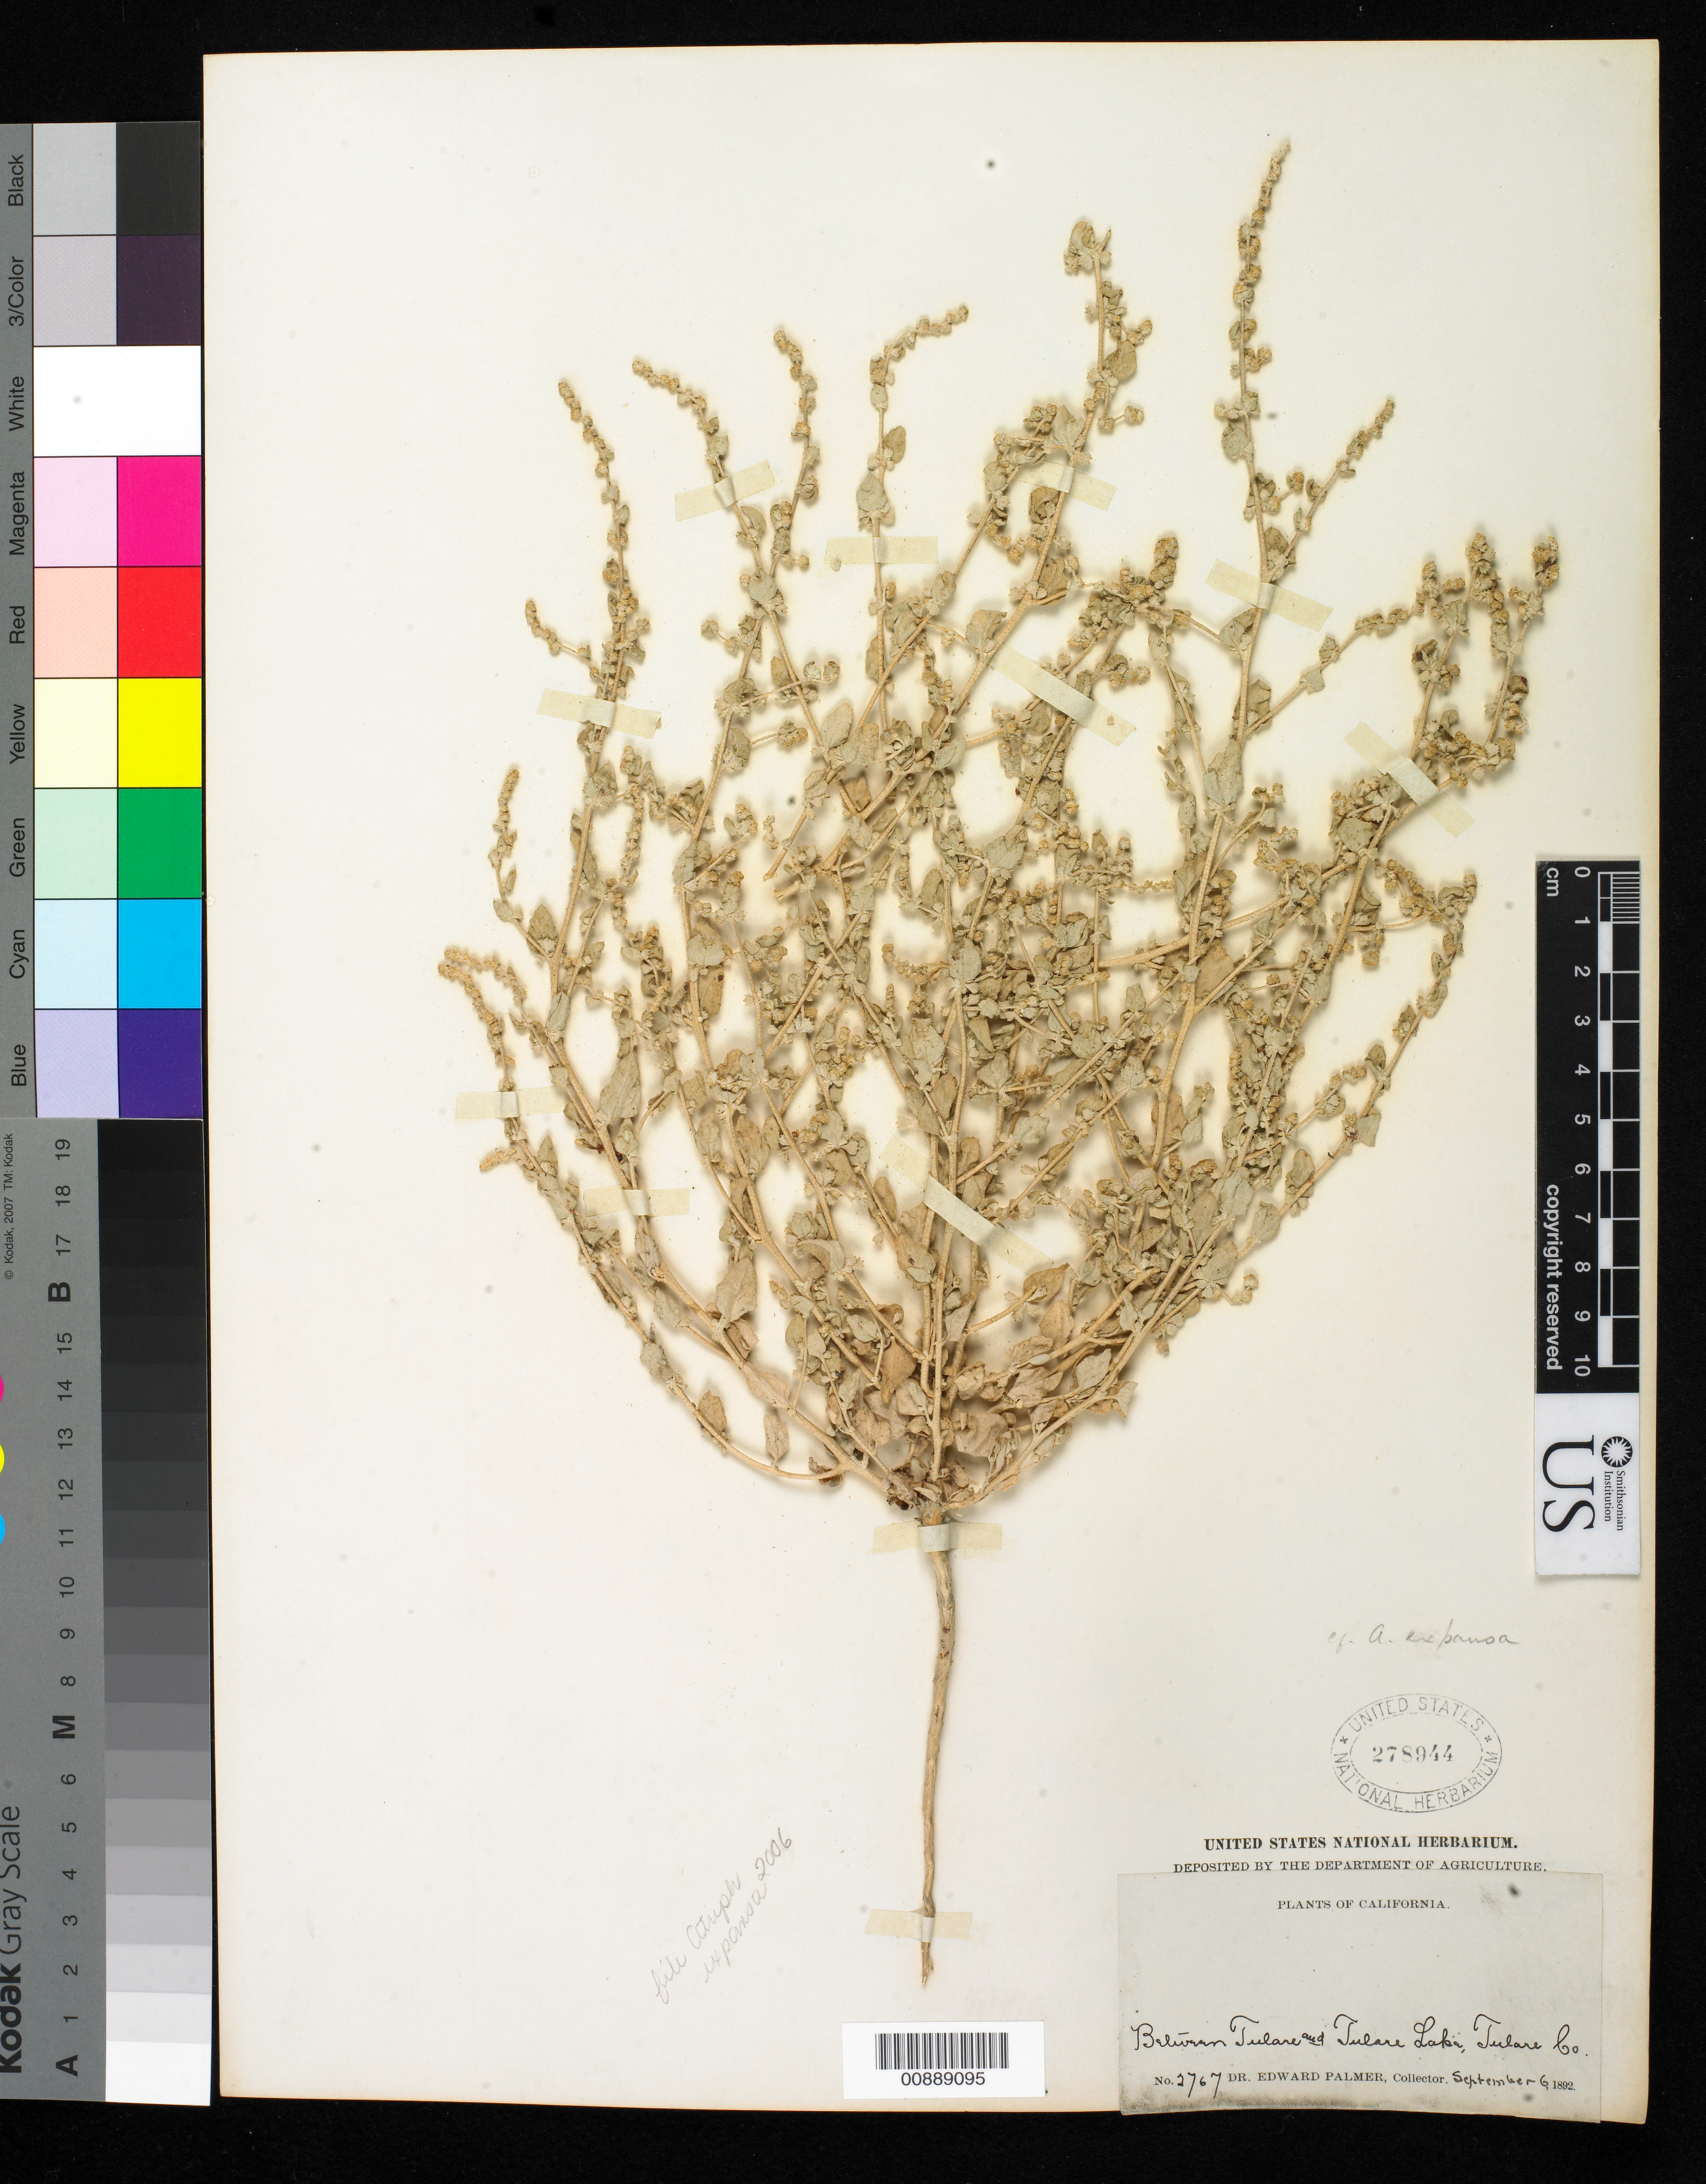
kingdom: Plantae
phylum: Tracheophyta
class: Magnoliopsida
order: Caryophyllales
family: Amaranthaceae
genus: Atriplex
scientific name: Atriplex expansa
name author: S. Watson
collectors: E. Palmer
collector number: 2767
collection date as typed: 06 Sep 1892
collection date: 1892-09-06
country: United States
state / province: California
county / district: Tulare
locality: Between Tulare and Tulare Lake, Tulare County, California.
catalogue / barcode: US 278944